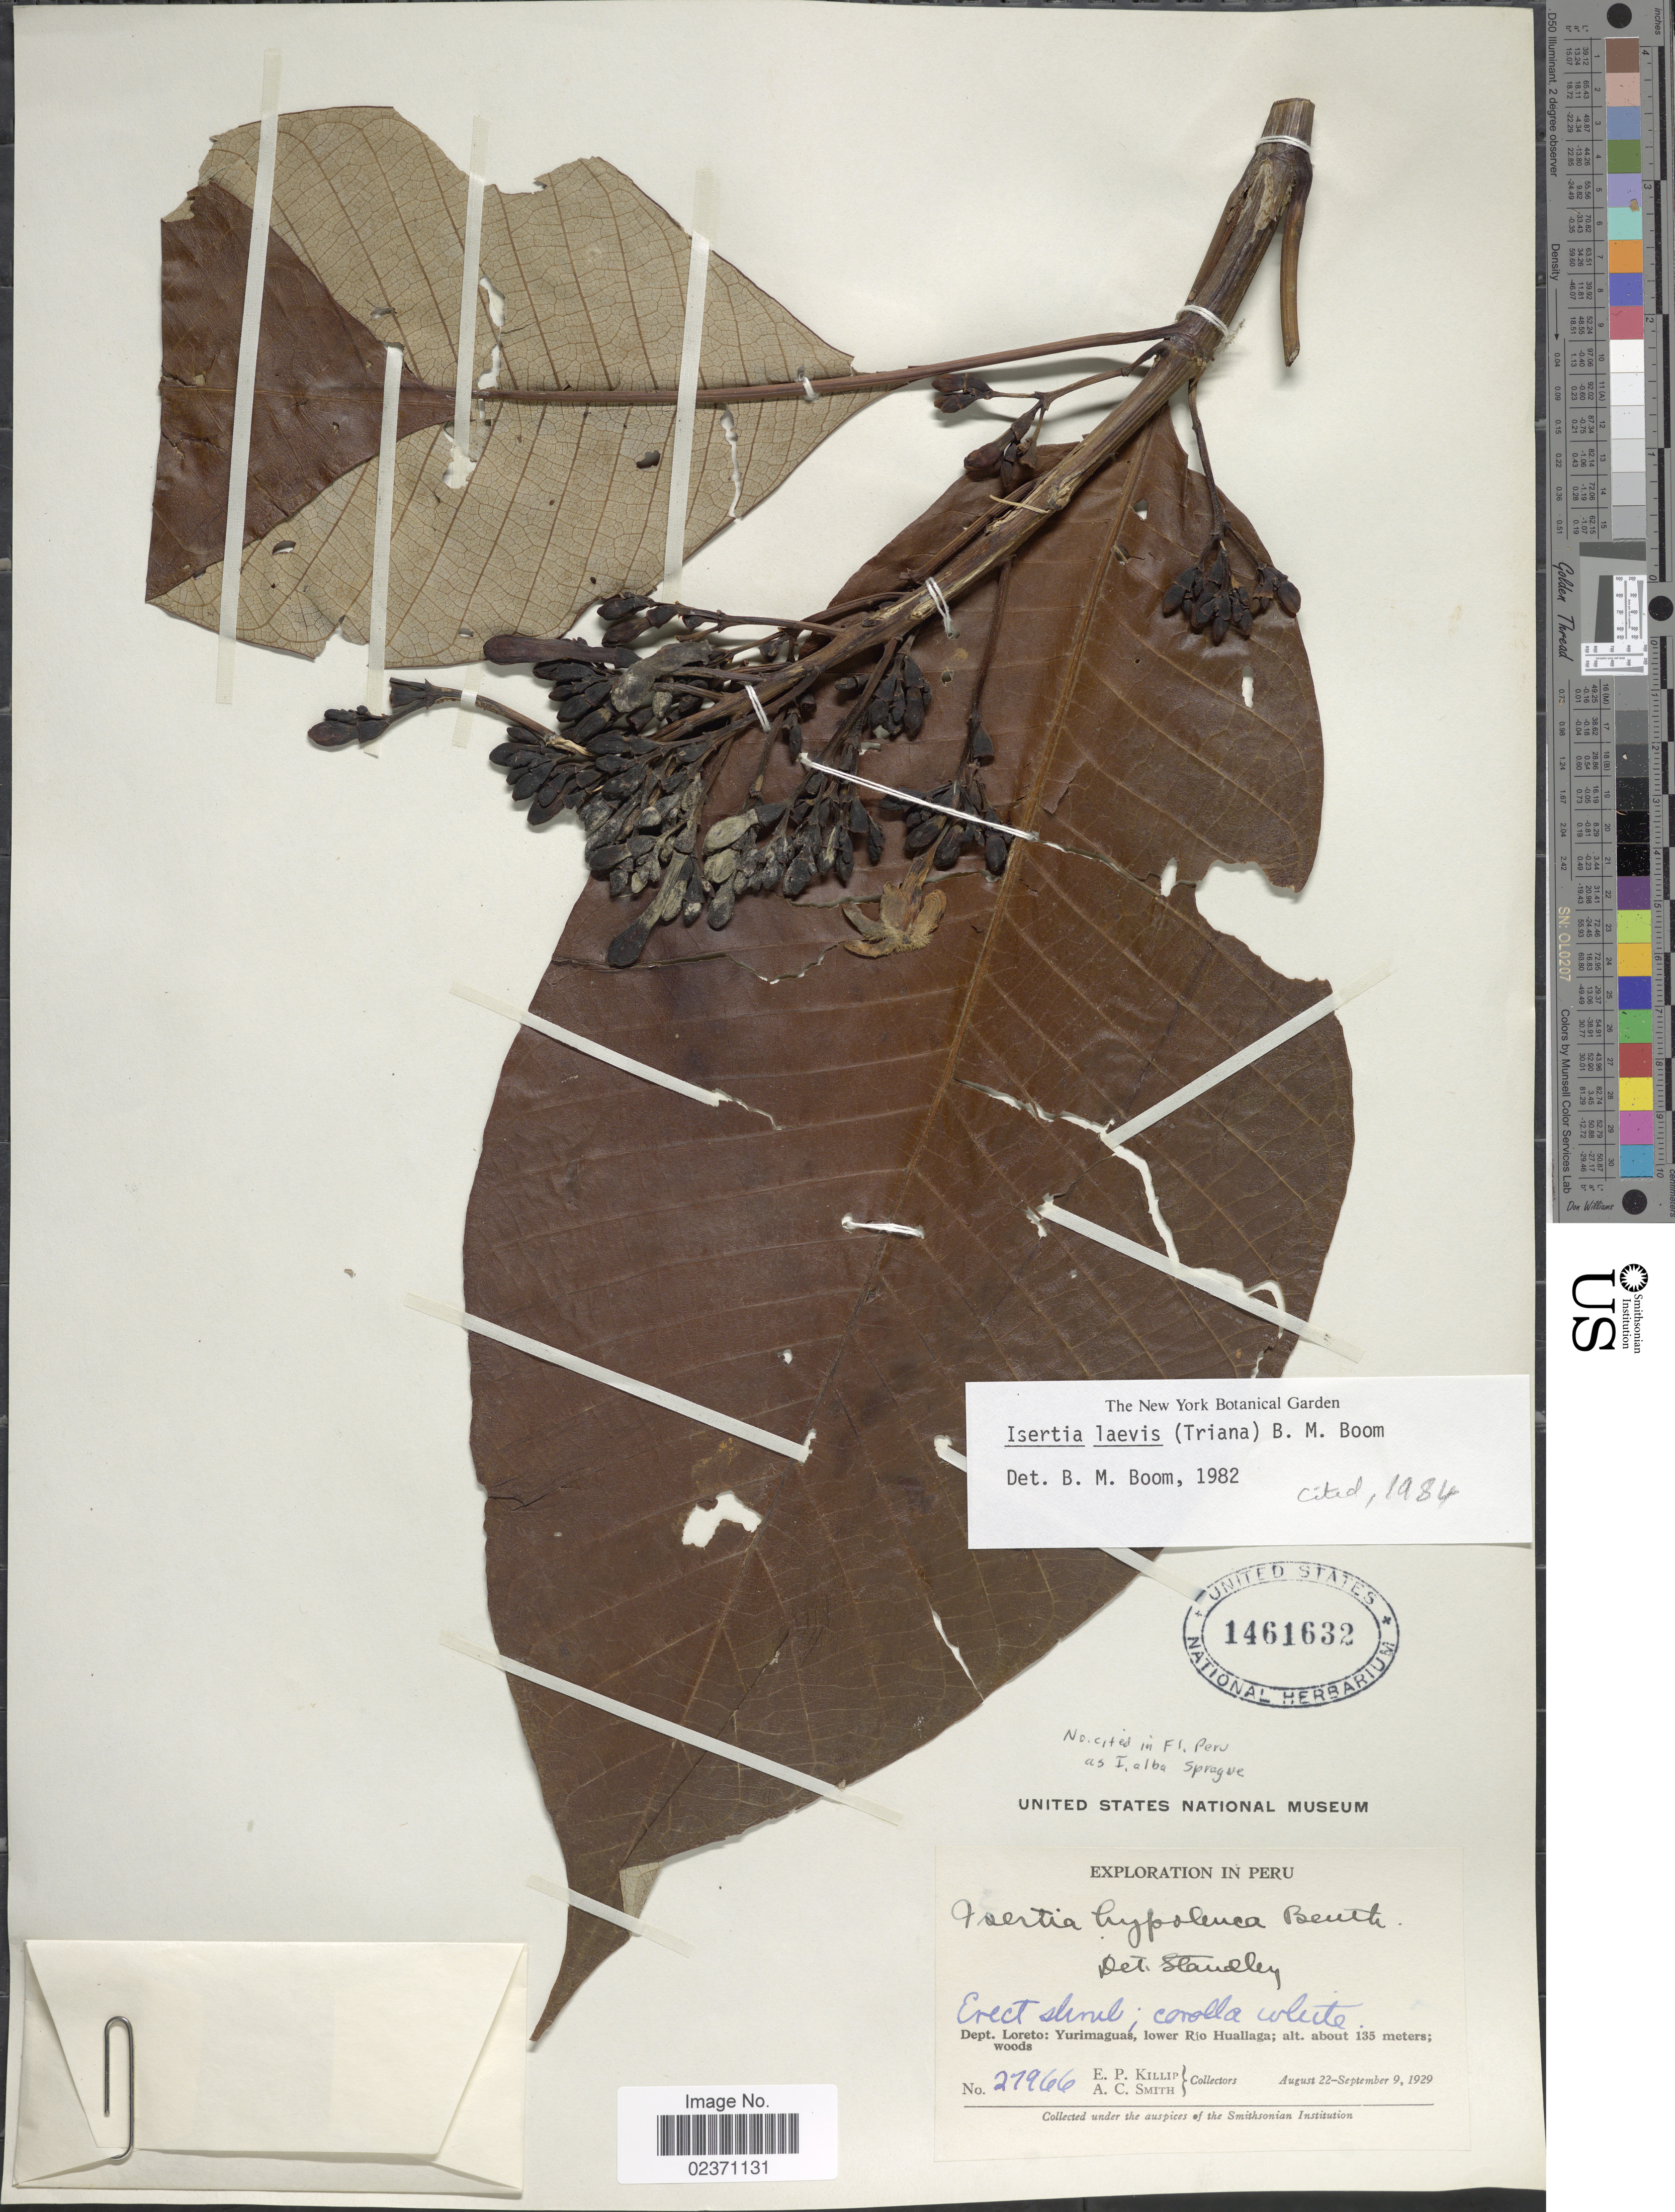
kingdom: Plantae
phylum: Tracheophyta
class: Magnoliopsida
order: Gentianales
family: Rubiaceae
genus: Isertia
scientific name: Isertia laevis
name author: (Triana) B.M. Boom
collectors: E. P. Killip & A. C. Smith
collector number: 27966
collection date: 1929-08-22/1929-09-09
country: Peru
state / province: Loreto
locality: Dept. Loreto: Yurimaguas, lower Rio Huallaga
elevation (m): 135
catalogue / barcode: US 1461632